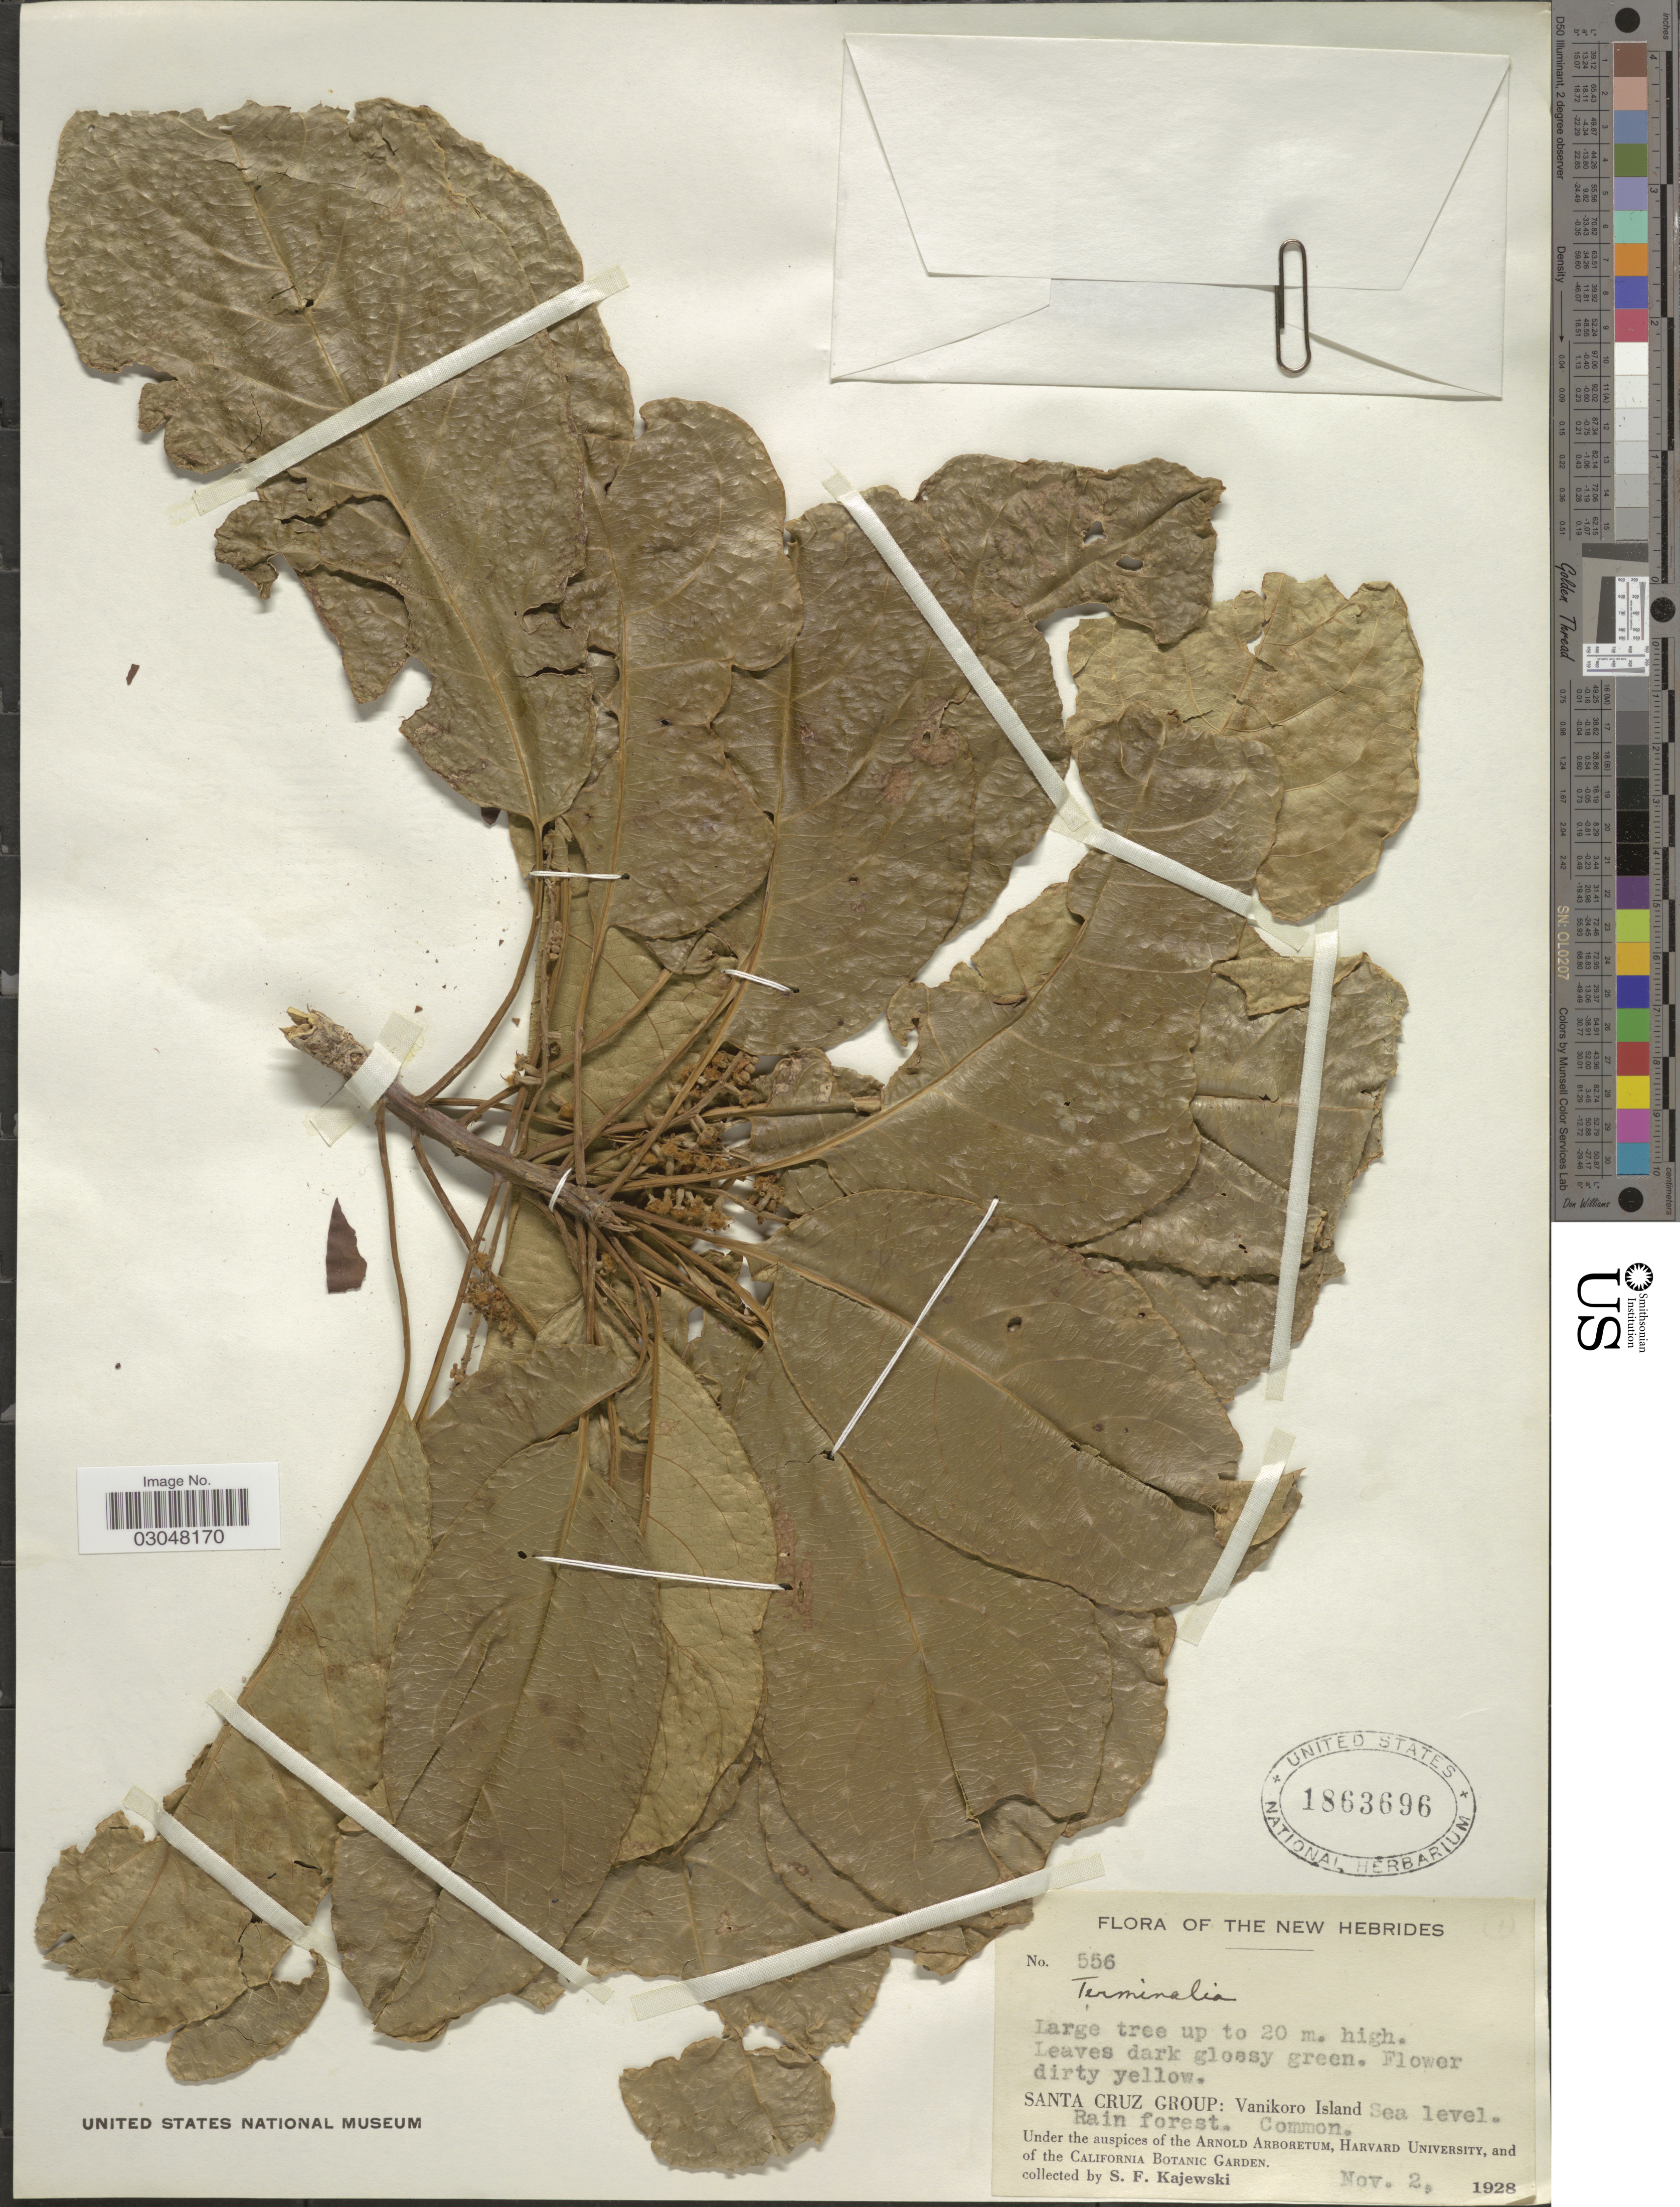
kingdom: Plantae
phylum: Tracheophyta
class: Magnoliopsida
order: Myrtales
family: Combretaceae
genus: Terminalia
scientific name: Terminalia sp.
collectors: S. Kajewski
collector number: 556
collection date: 1928-11-02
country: Solomon Islands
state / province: Santa Cruz Is.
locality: The New Hebrides. Santa Cruz Group: Vanikoro Island.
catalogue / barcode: US 1863696